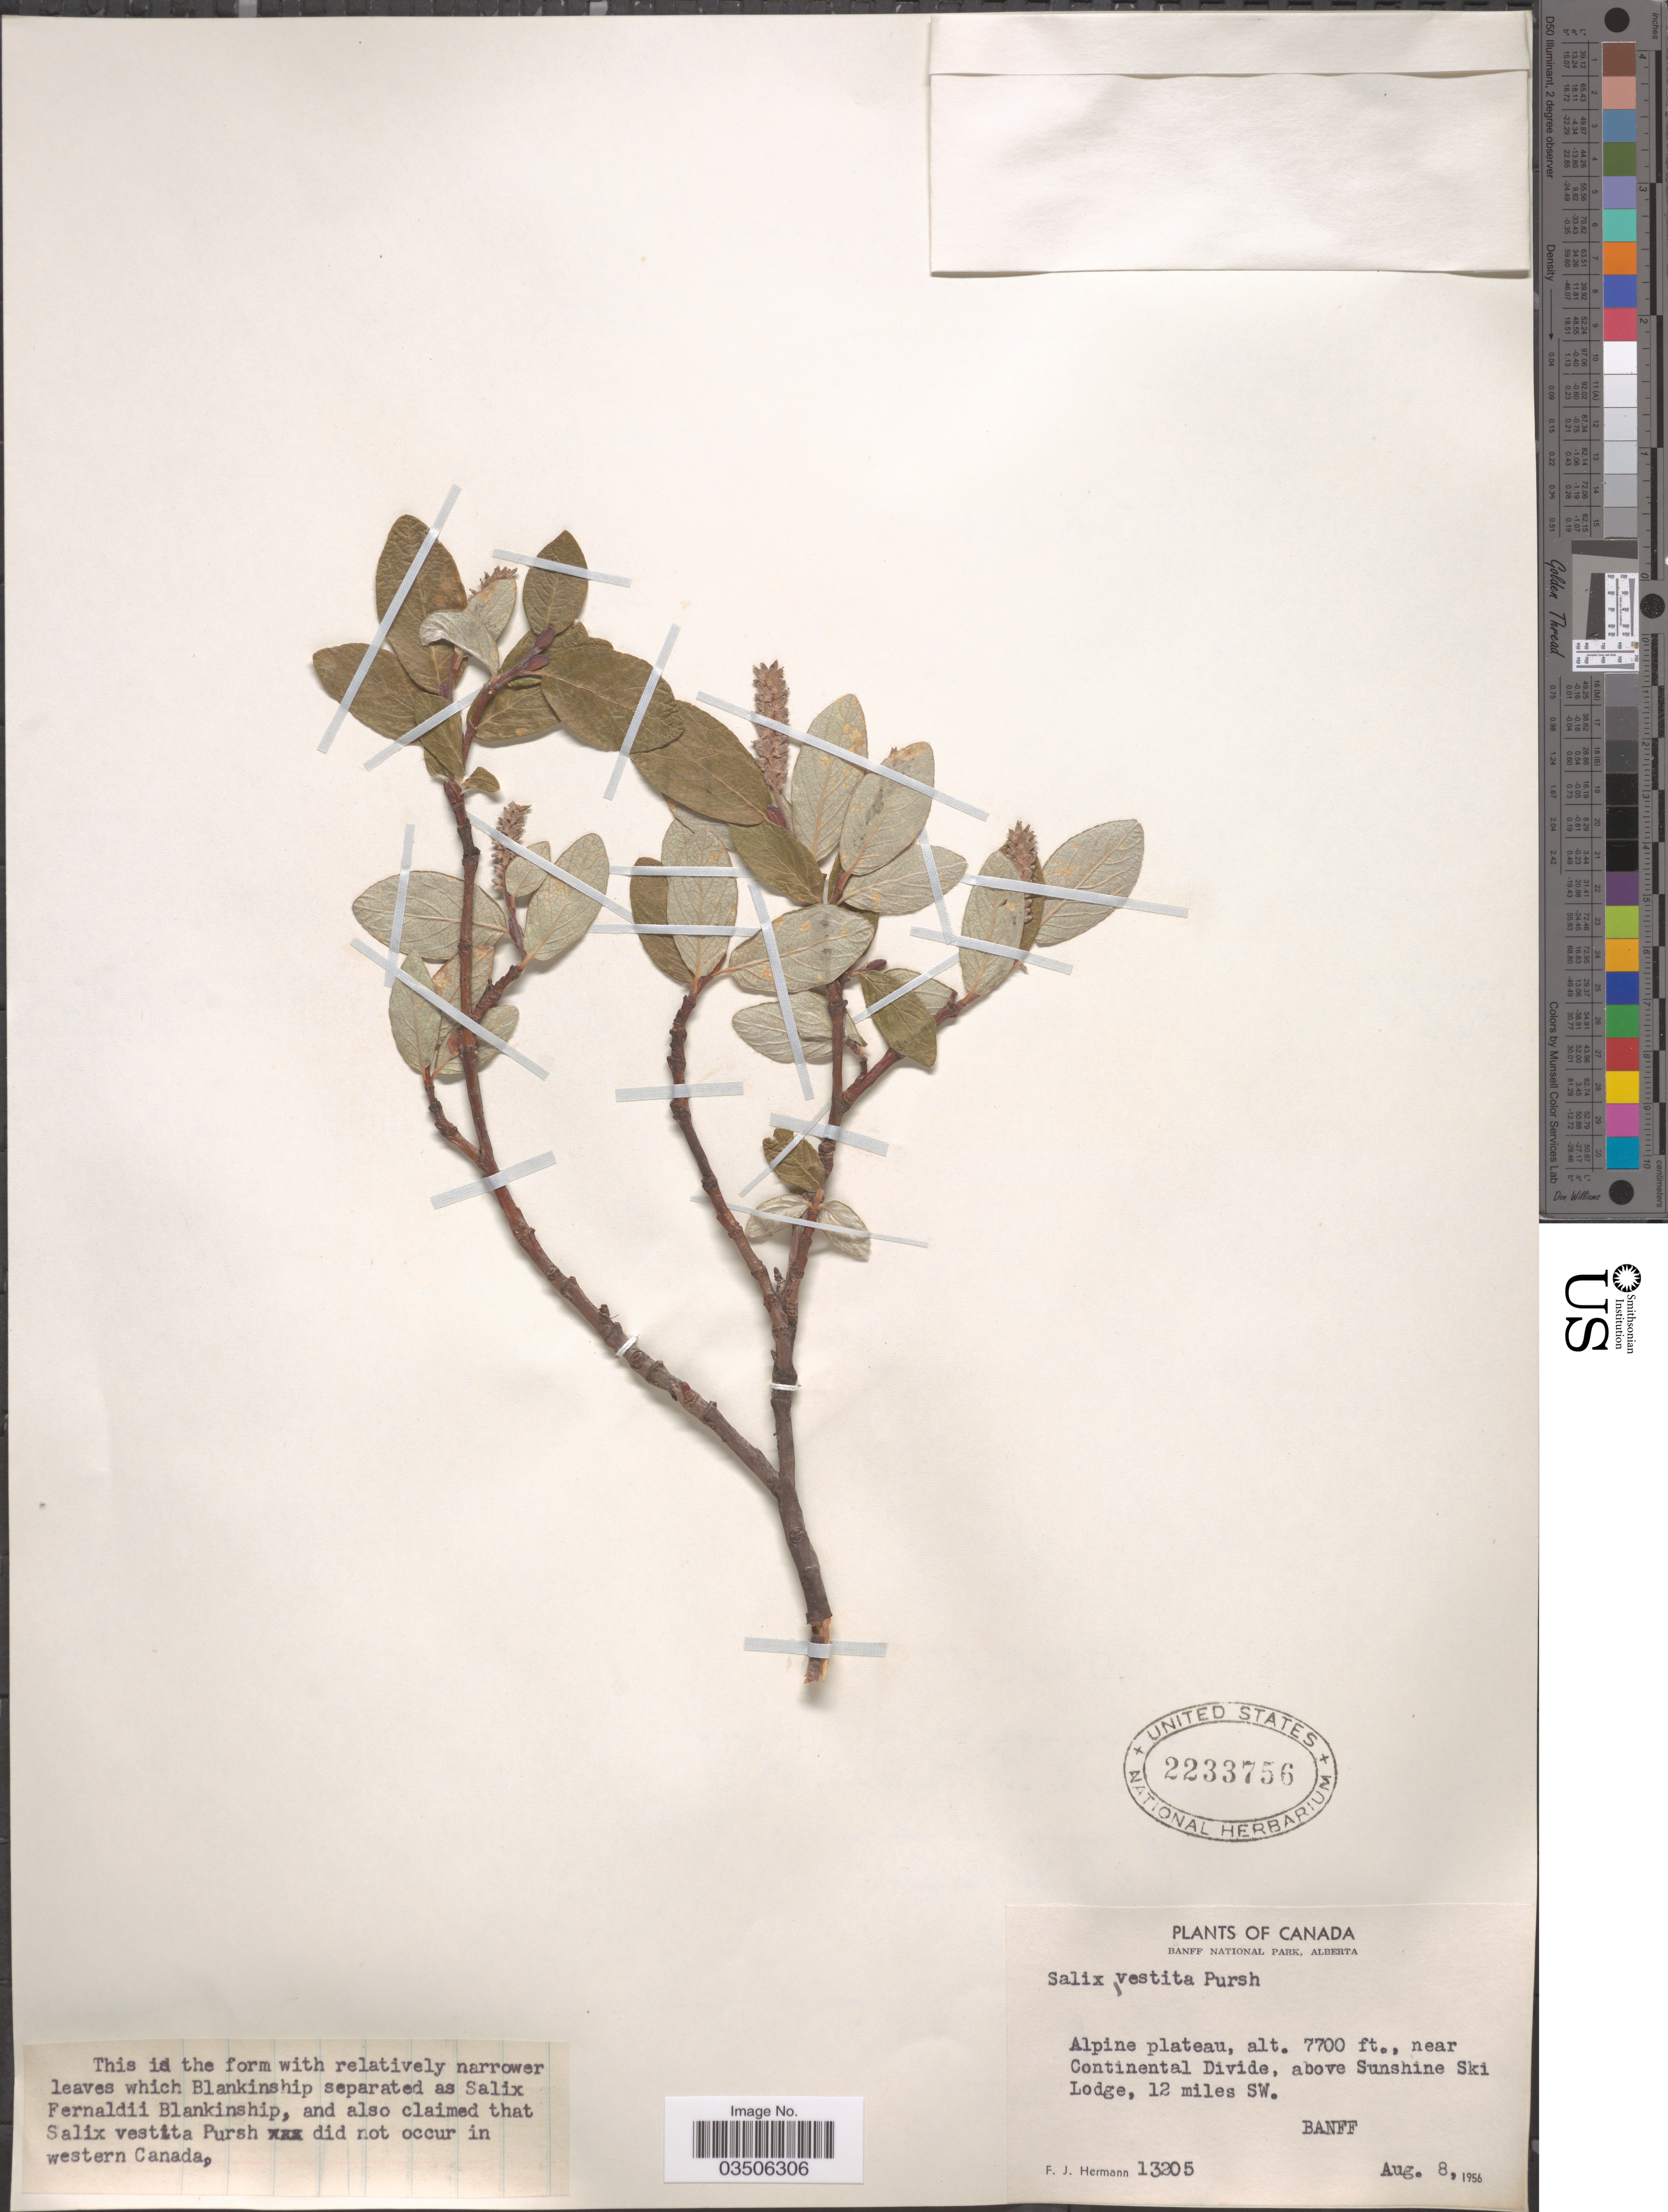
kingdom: Plantae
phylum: Tracheophyta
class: Magnoliopsida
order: Malpighiales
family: Salicaceae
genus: Salix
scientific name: Salix vestita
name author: Pursh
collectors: F. J. Hermann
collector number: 13205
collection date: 1956-08-08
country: Canada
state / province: Alberta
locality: Banff National Park. Alpine plateau, near Continental Divide, above Sunshine Ski Lodge, 12 miles SW. Banff.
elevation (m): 2347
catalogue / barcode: US 2233756